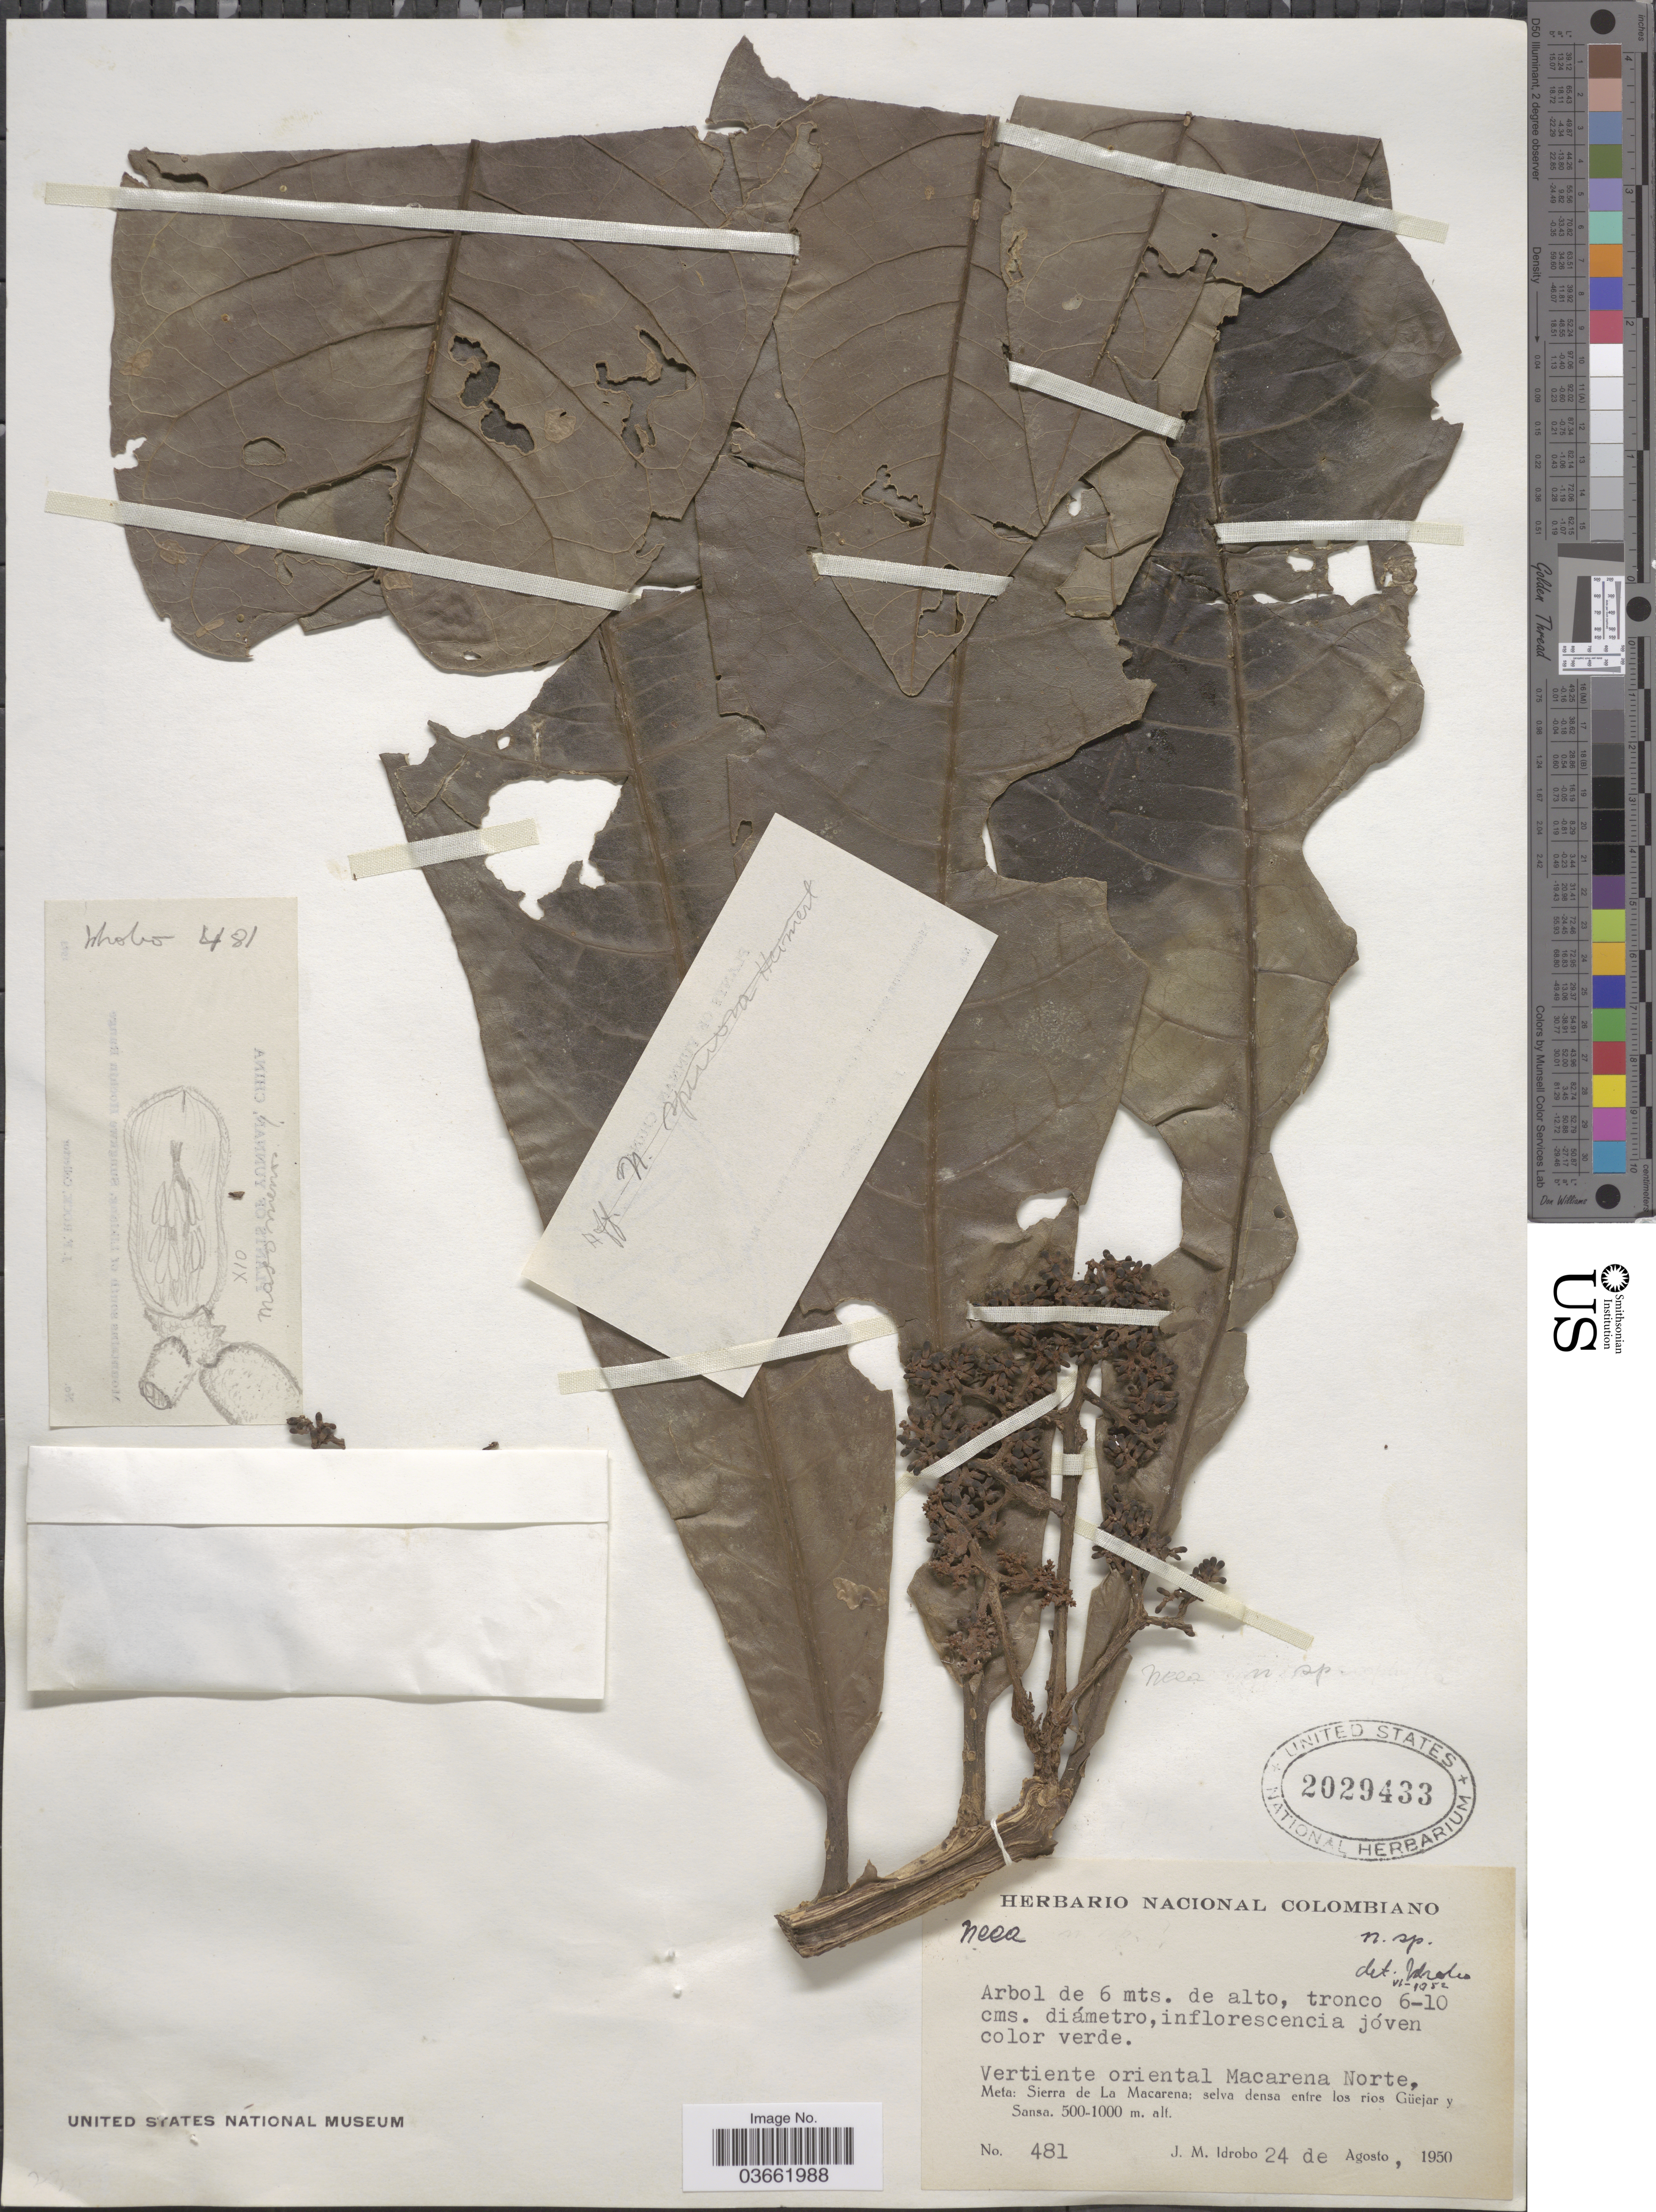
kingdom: Plantae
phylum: Tracheophyta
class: Magnoliopsida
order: Caryophyllales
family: Nyctaginaceae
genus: Neea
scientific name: Neea sp.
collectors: J. M. Idrobo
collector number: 481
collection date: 1950-08-24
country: Colombia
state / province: Meta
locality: Vertiente oriental Macarena Norte. Sierra de La Macarena; selva densa entre los rios Güejar y Sansa.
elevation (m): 500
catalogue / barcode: US 2029433